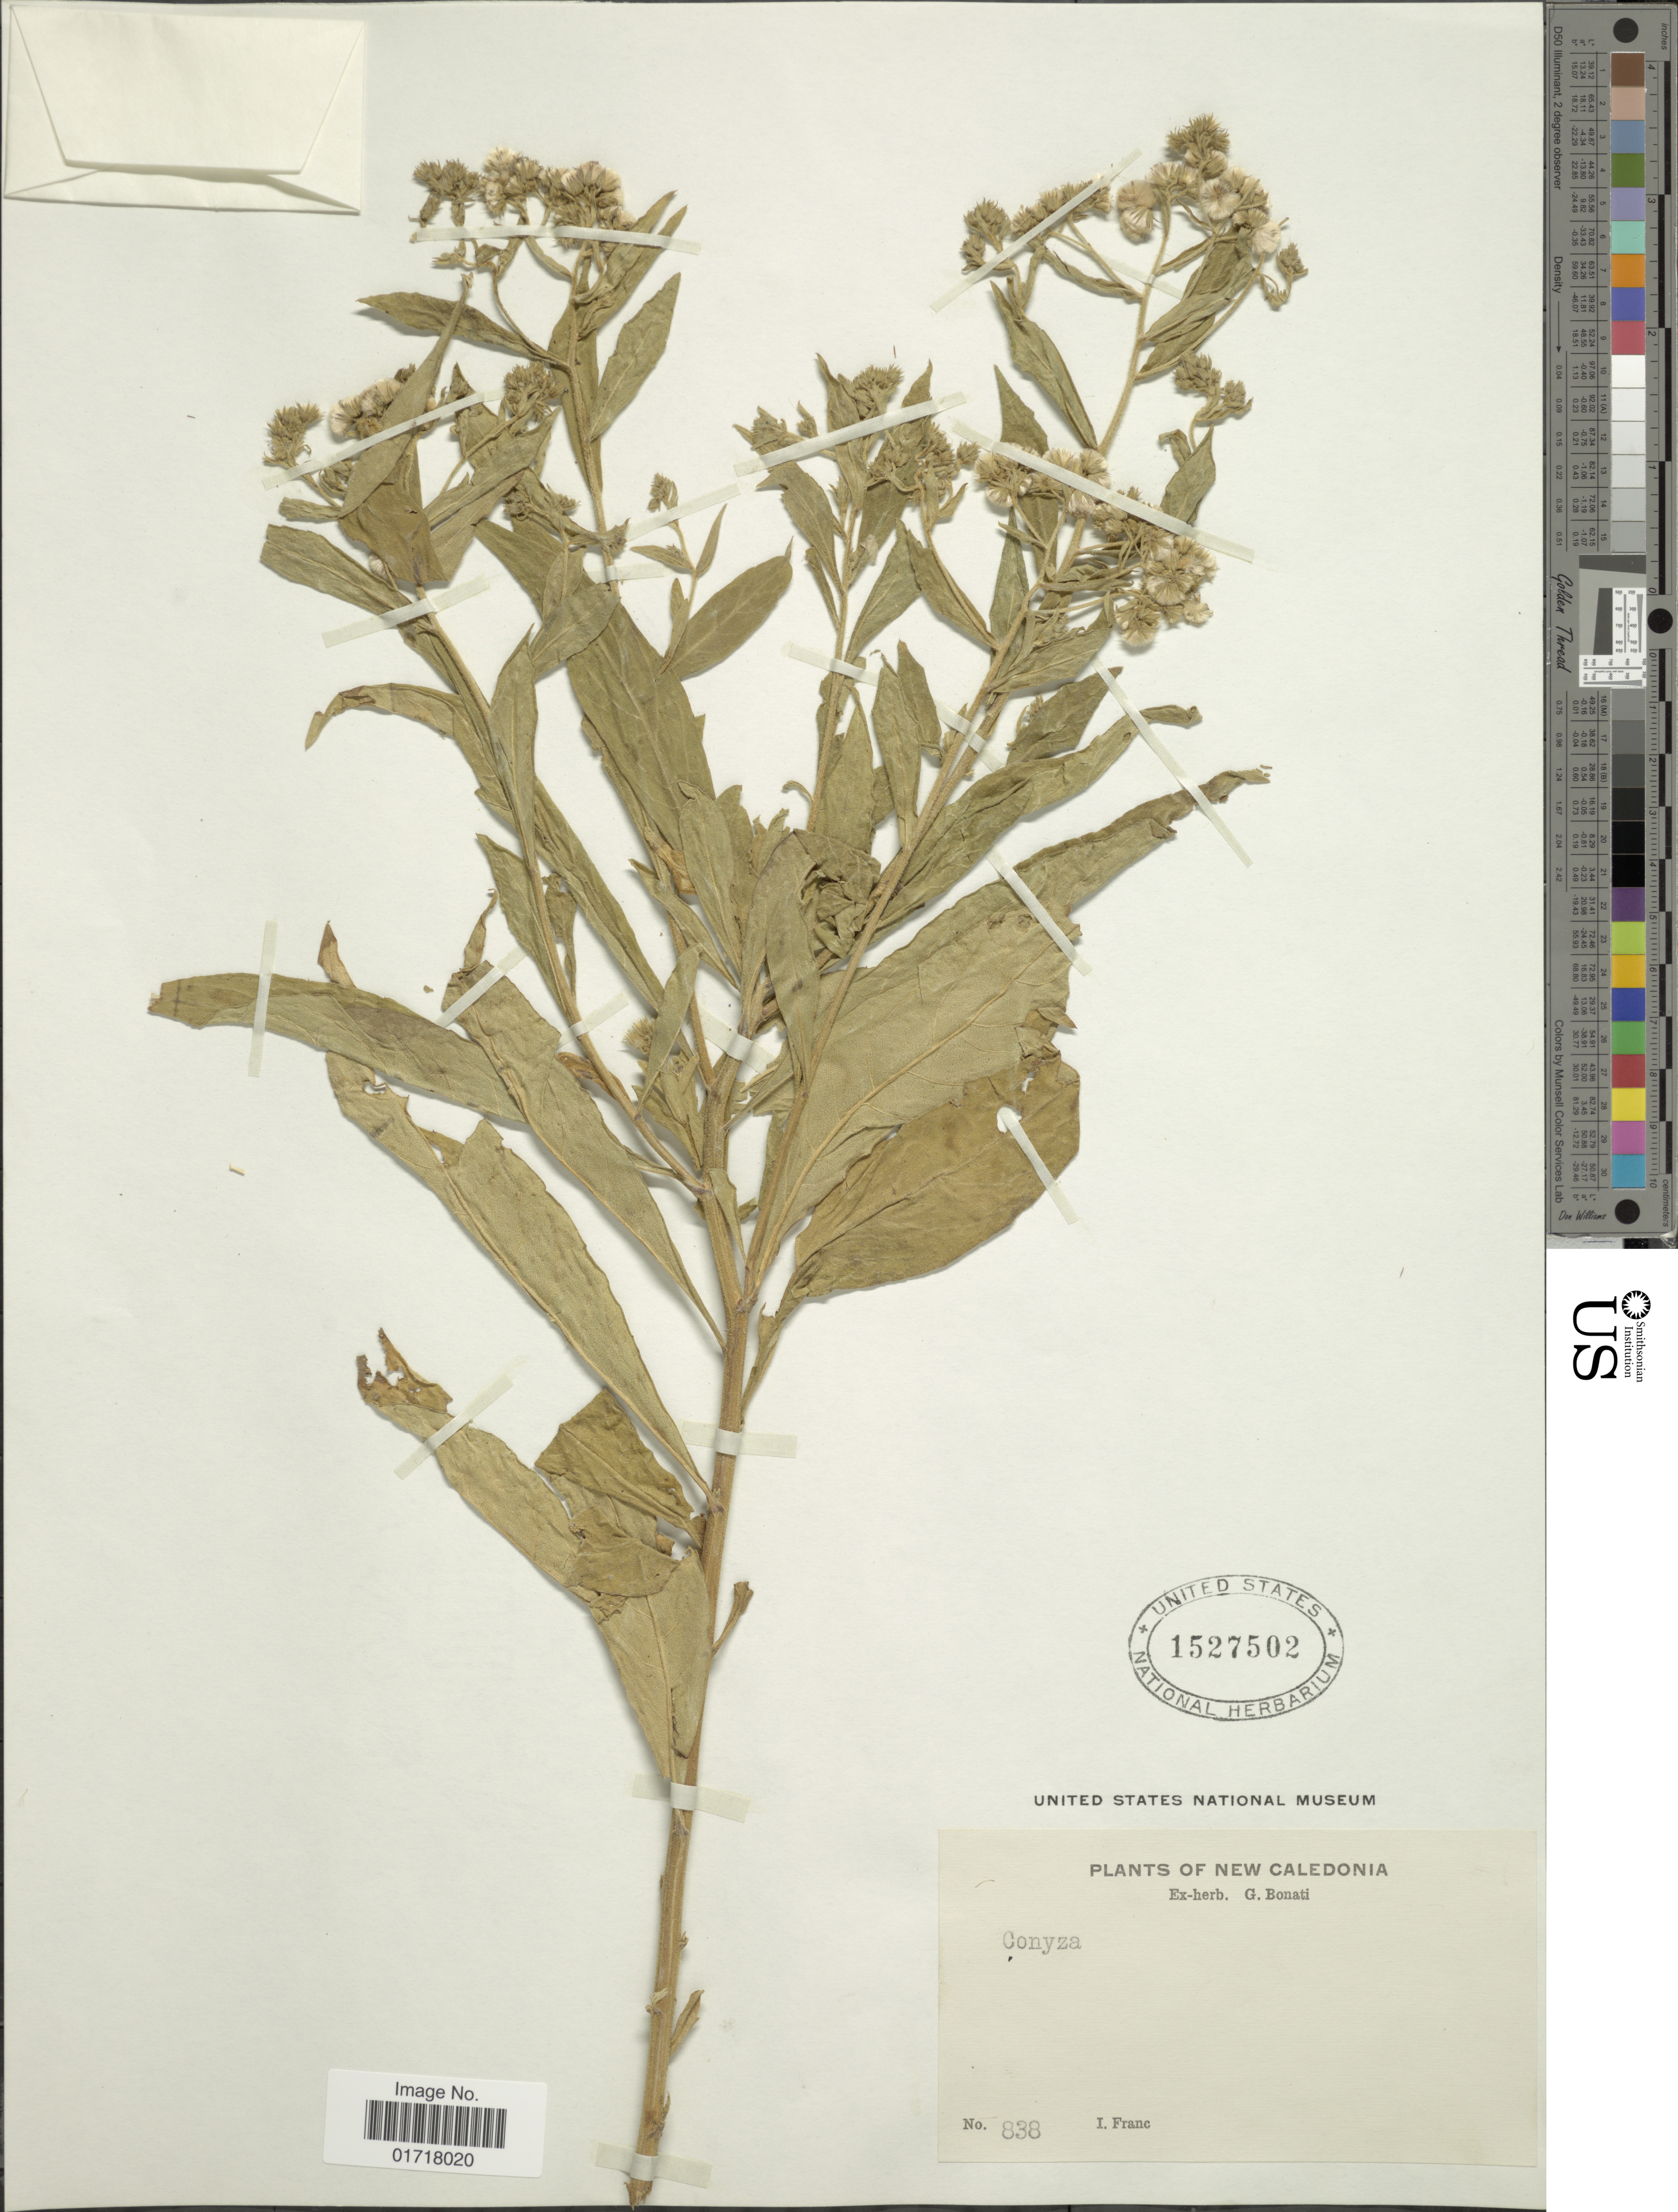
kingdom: Plantae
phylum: Tracheophyta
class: Magnoliopsida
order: Asterales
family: Asteraceae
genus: Conyza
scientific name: Conyza sp.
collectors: I. Franc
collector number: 838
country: New Caledonia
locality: New Caledonia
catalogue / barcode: US 1527502